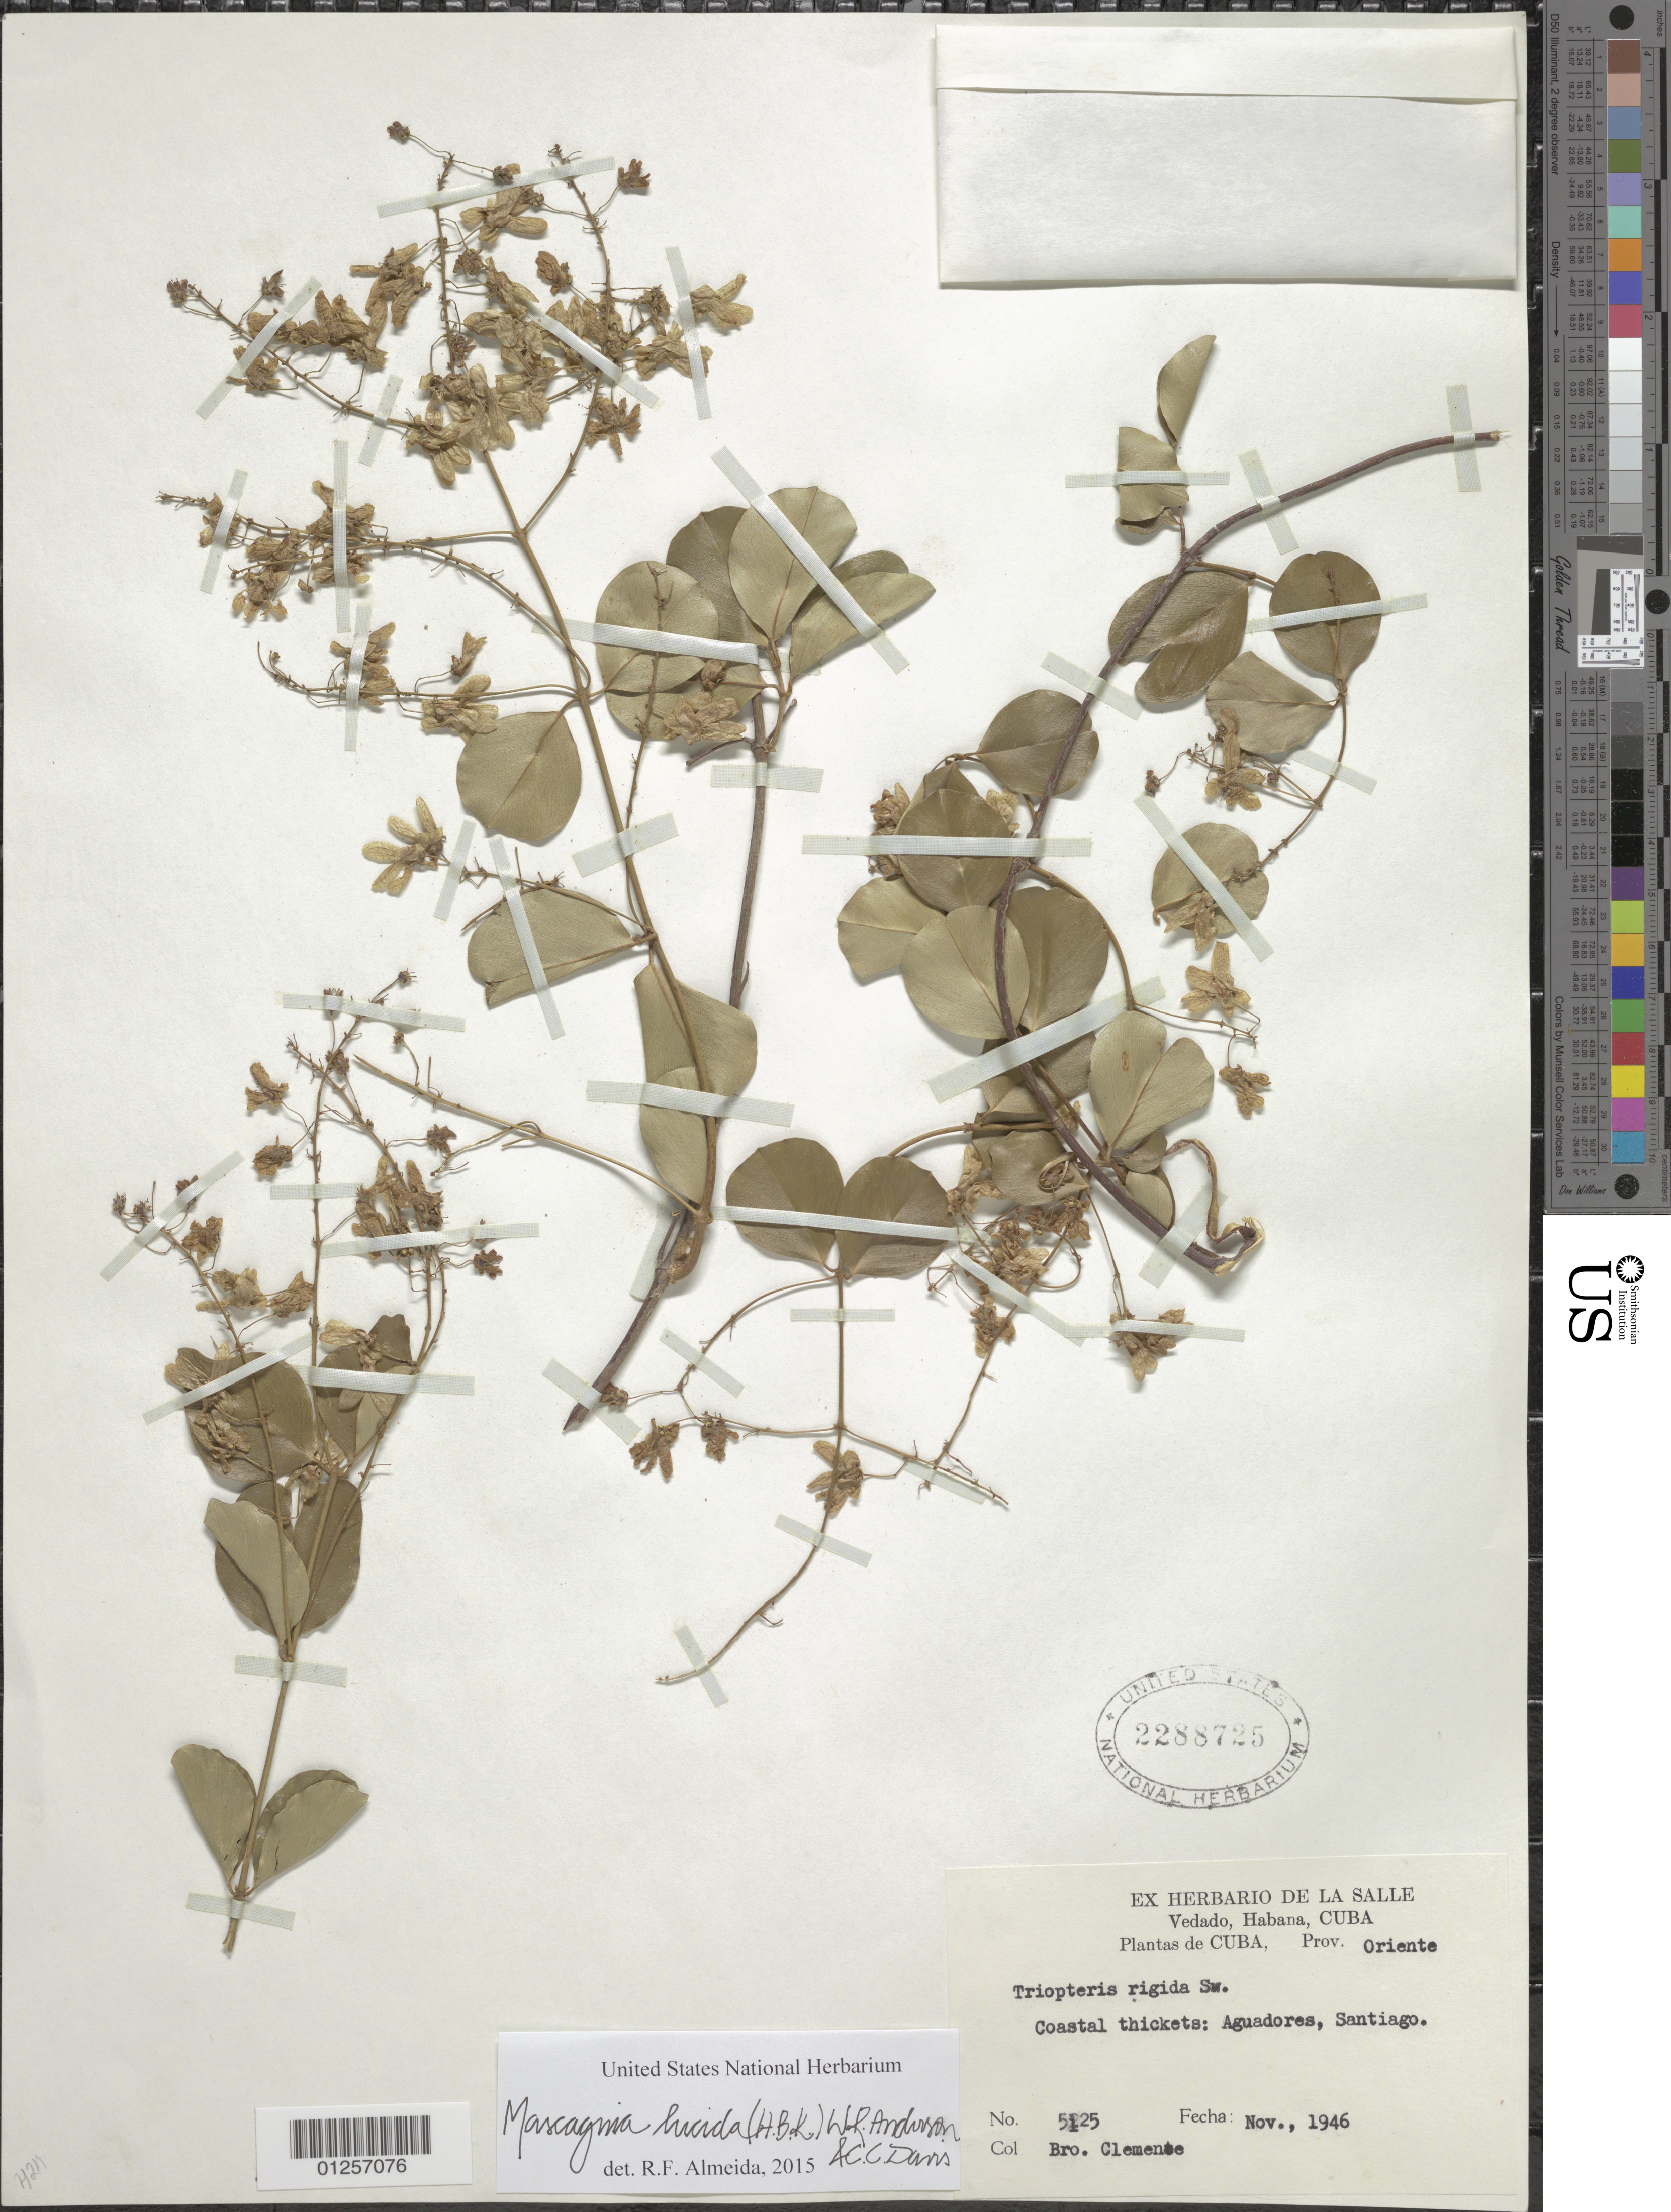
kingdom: Plantae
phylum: Tracheophyta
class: Magnoliopsida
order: Malpighiales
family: Malpighiaceae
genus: Mascagnia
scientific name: Mascagnia lucida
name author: (Kunth) W.R. Anderson & C. Davis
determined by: De Almeida, R. F., (HUEFS), Universidade Estadual de Feira de Santana (BRAZIL)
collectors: Bro. Clemente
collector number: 5125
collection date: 1946-11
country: Cuba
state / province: Santiago de Cuba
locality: Prov. Oriente, Aguadores, Santiago.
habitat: Coastal thickets.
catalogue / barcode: US 2288725